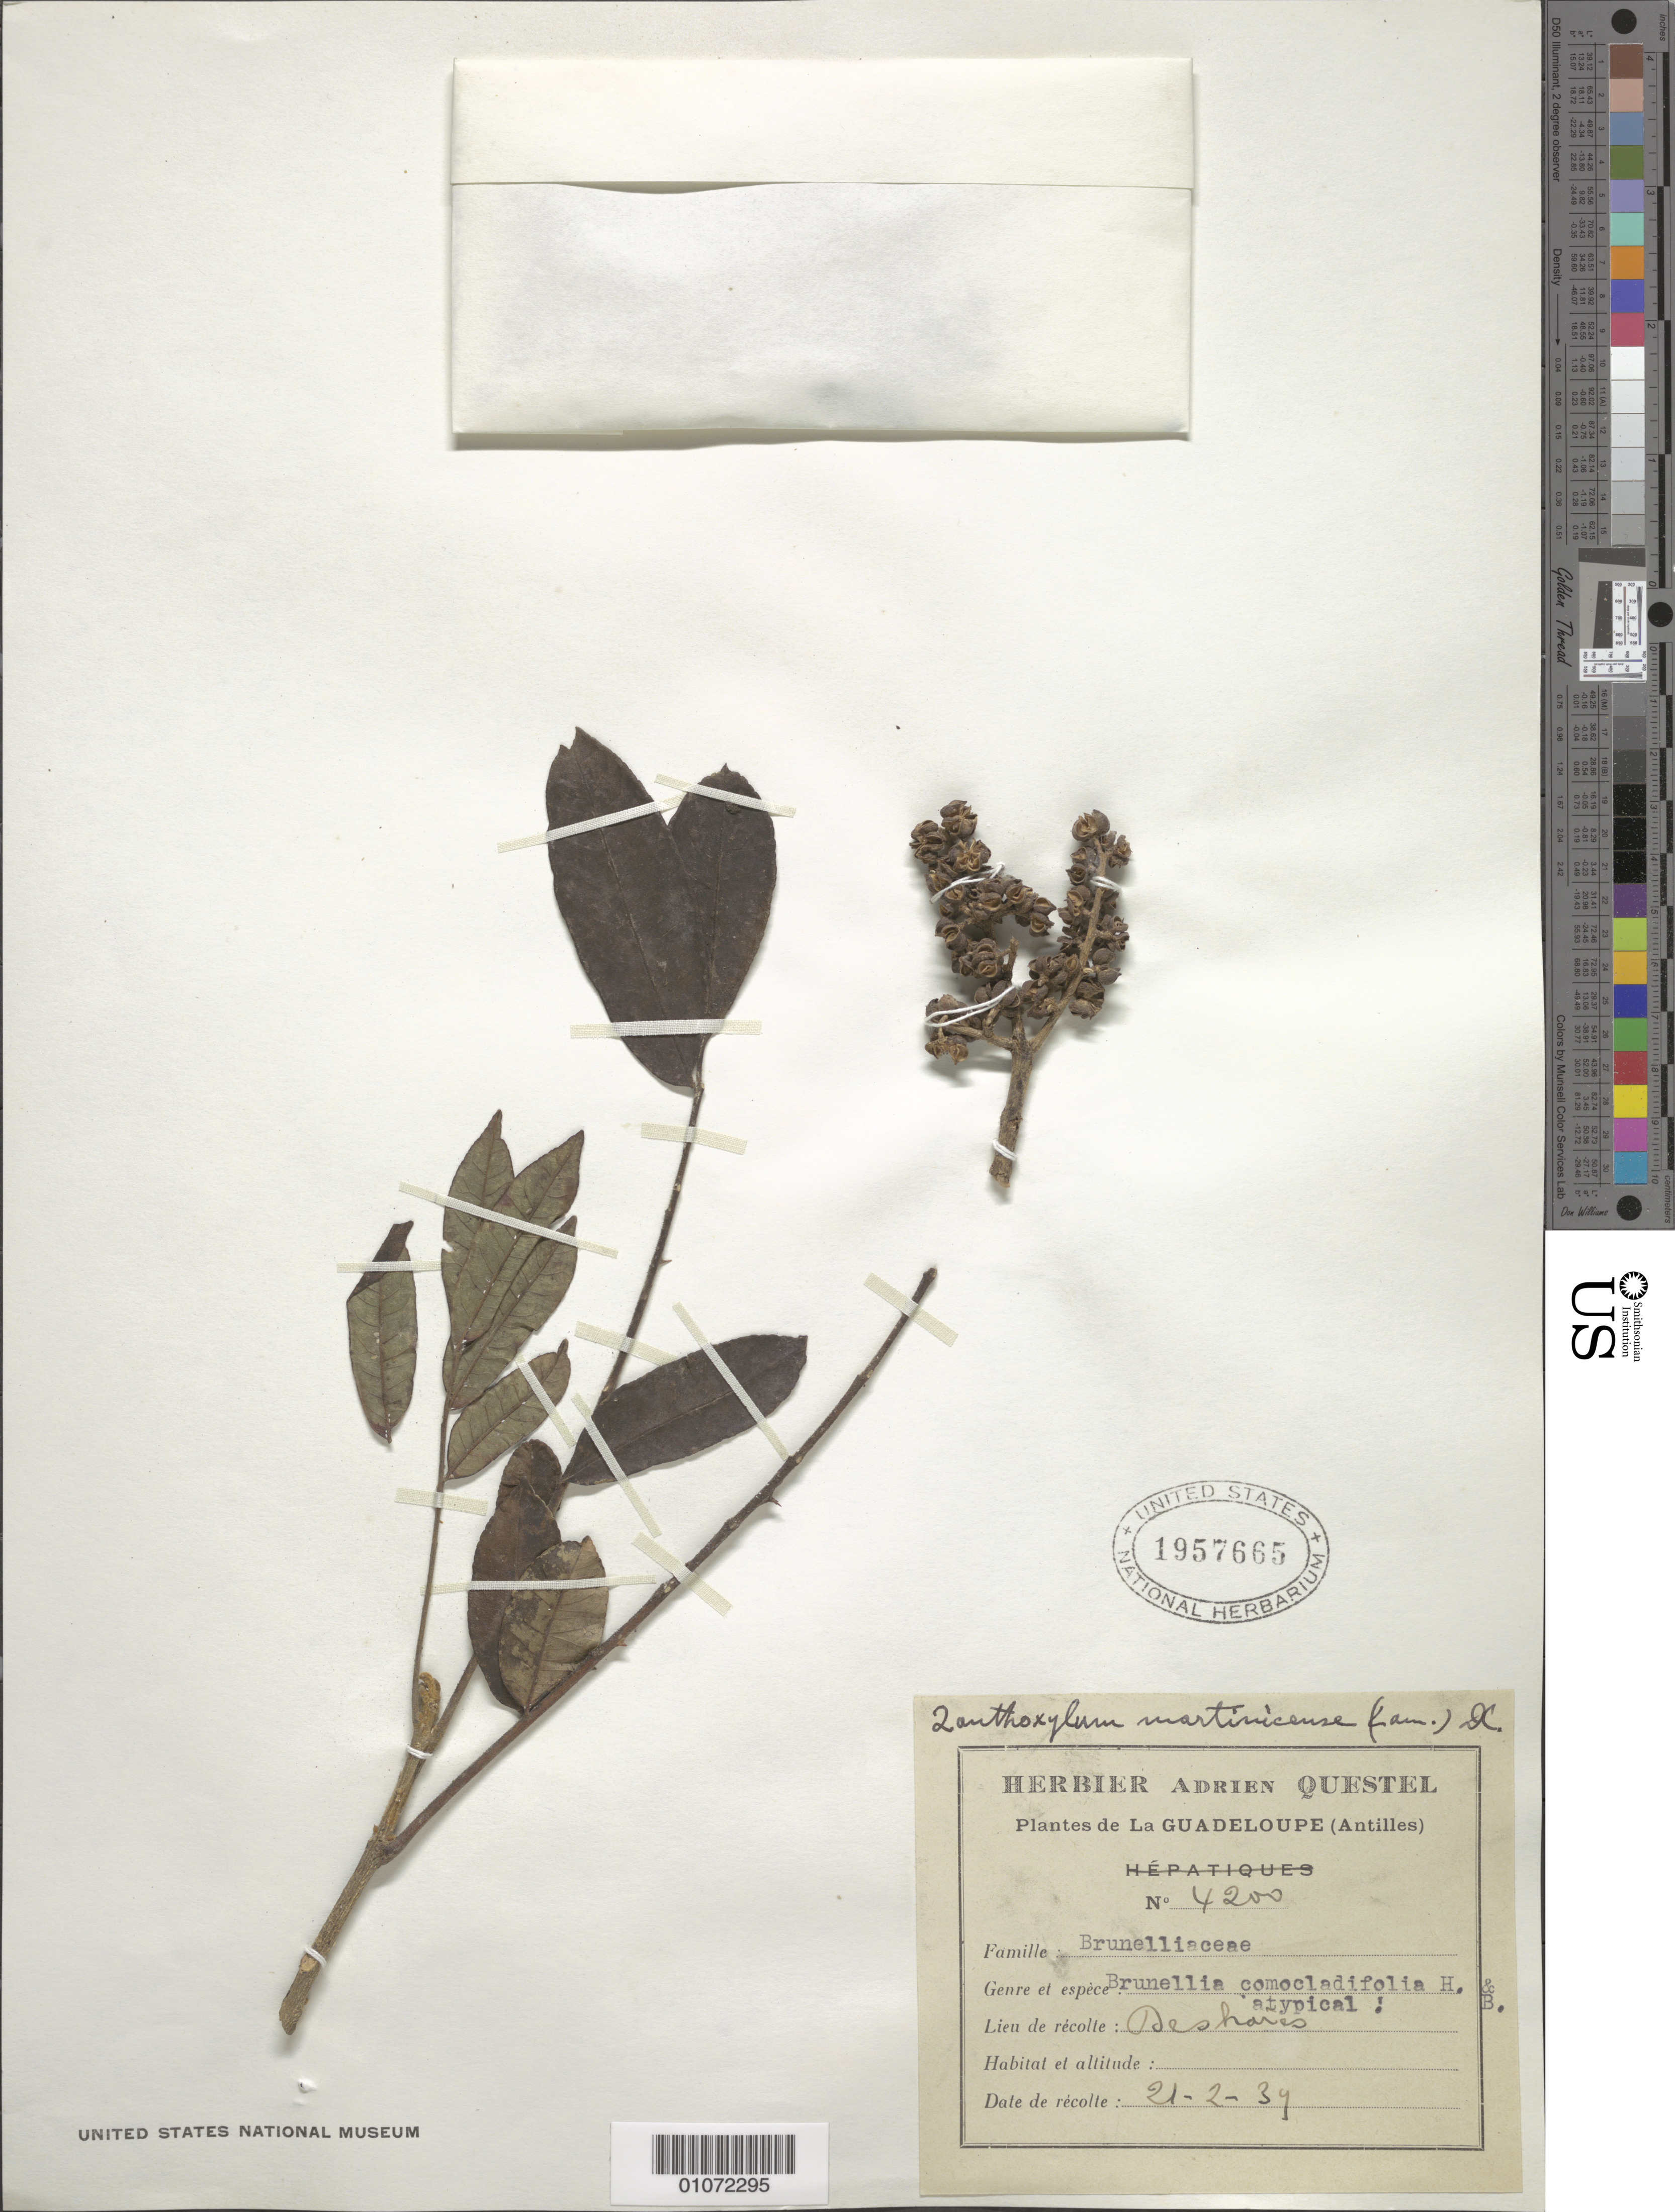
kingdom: Plantae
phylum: Tracheophyta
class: Magnoliopsida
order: Sapindales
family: Rutaceae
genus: Zanthoxylum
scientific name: Zanthoxylum martinicense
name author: (Lam.) DC.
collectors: A. Questel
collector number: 4200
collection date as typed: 21 Feb 1939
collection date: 1939-02-21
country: Guadeloupe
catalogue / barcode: US 1957665